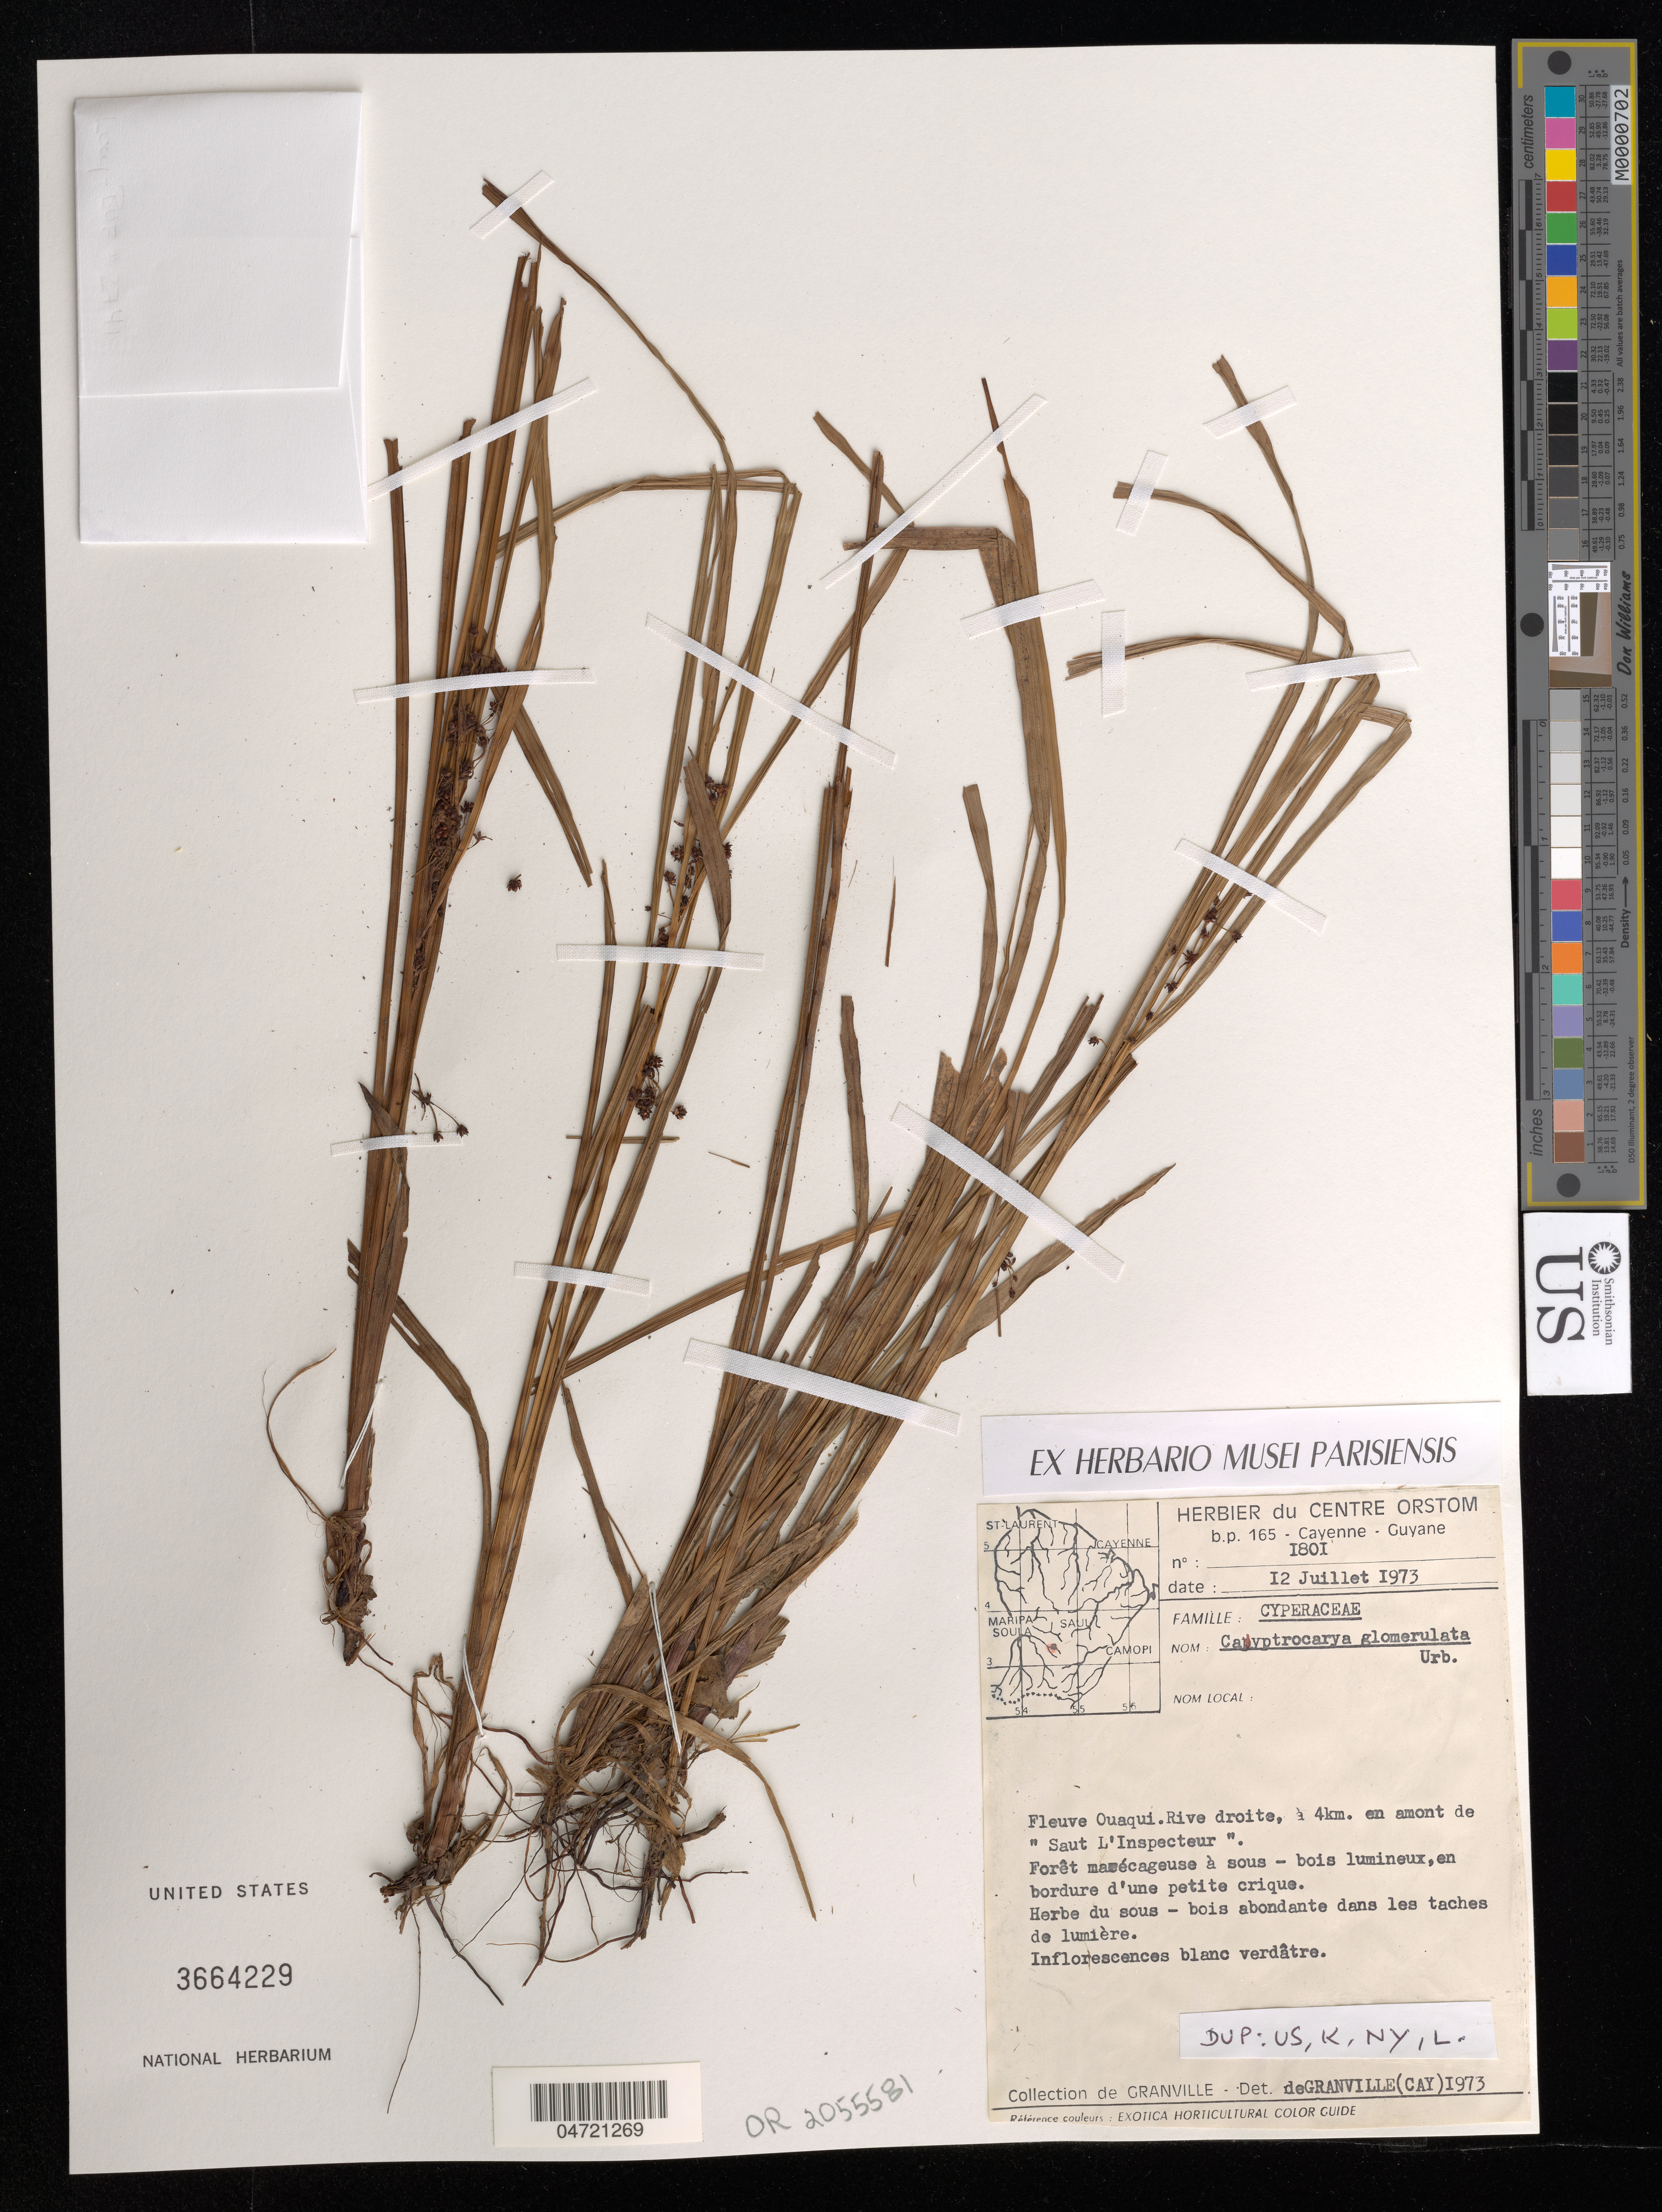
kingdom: Plantae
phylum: Tracheophyta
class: Liliopsida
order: Poales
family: Cyperaceae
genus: Calyptrocarya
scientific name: Calyptrocarya glomerulata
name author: (Brongn.) Urb.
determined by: Granville, J. J. de, (CAY), Institut de Recherche pour le Developpement (IRD) (FRENCH GUIANA)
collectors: J.-J. de Granville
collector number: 1801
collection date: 1973-07-12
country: French Guiana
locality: Fleuve Ouaqui. rive droit, à 4 km en amont de "Saut L'Inspecteur".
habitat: Forêt marécageuse à spis bois lumineux, en bordure d'une petite crique.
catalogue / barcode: US 3664229